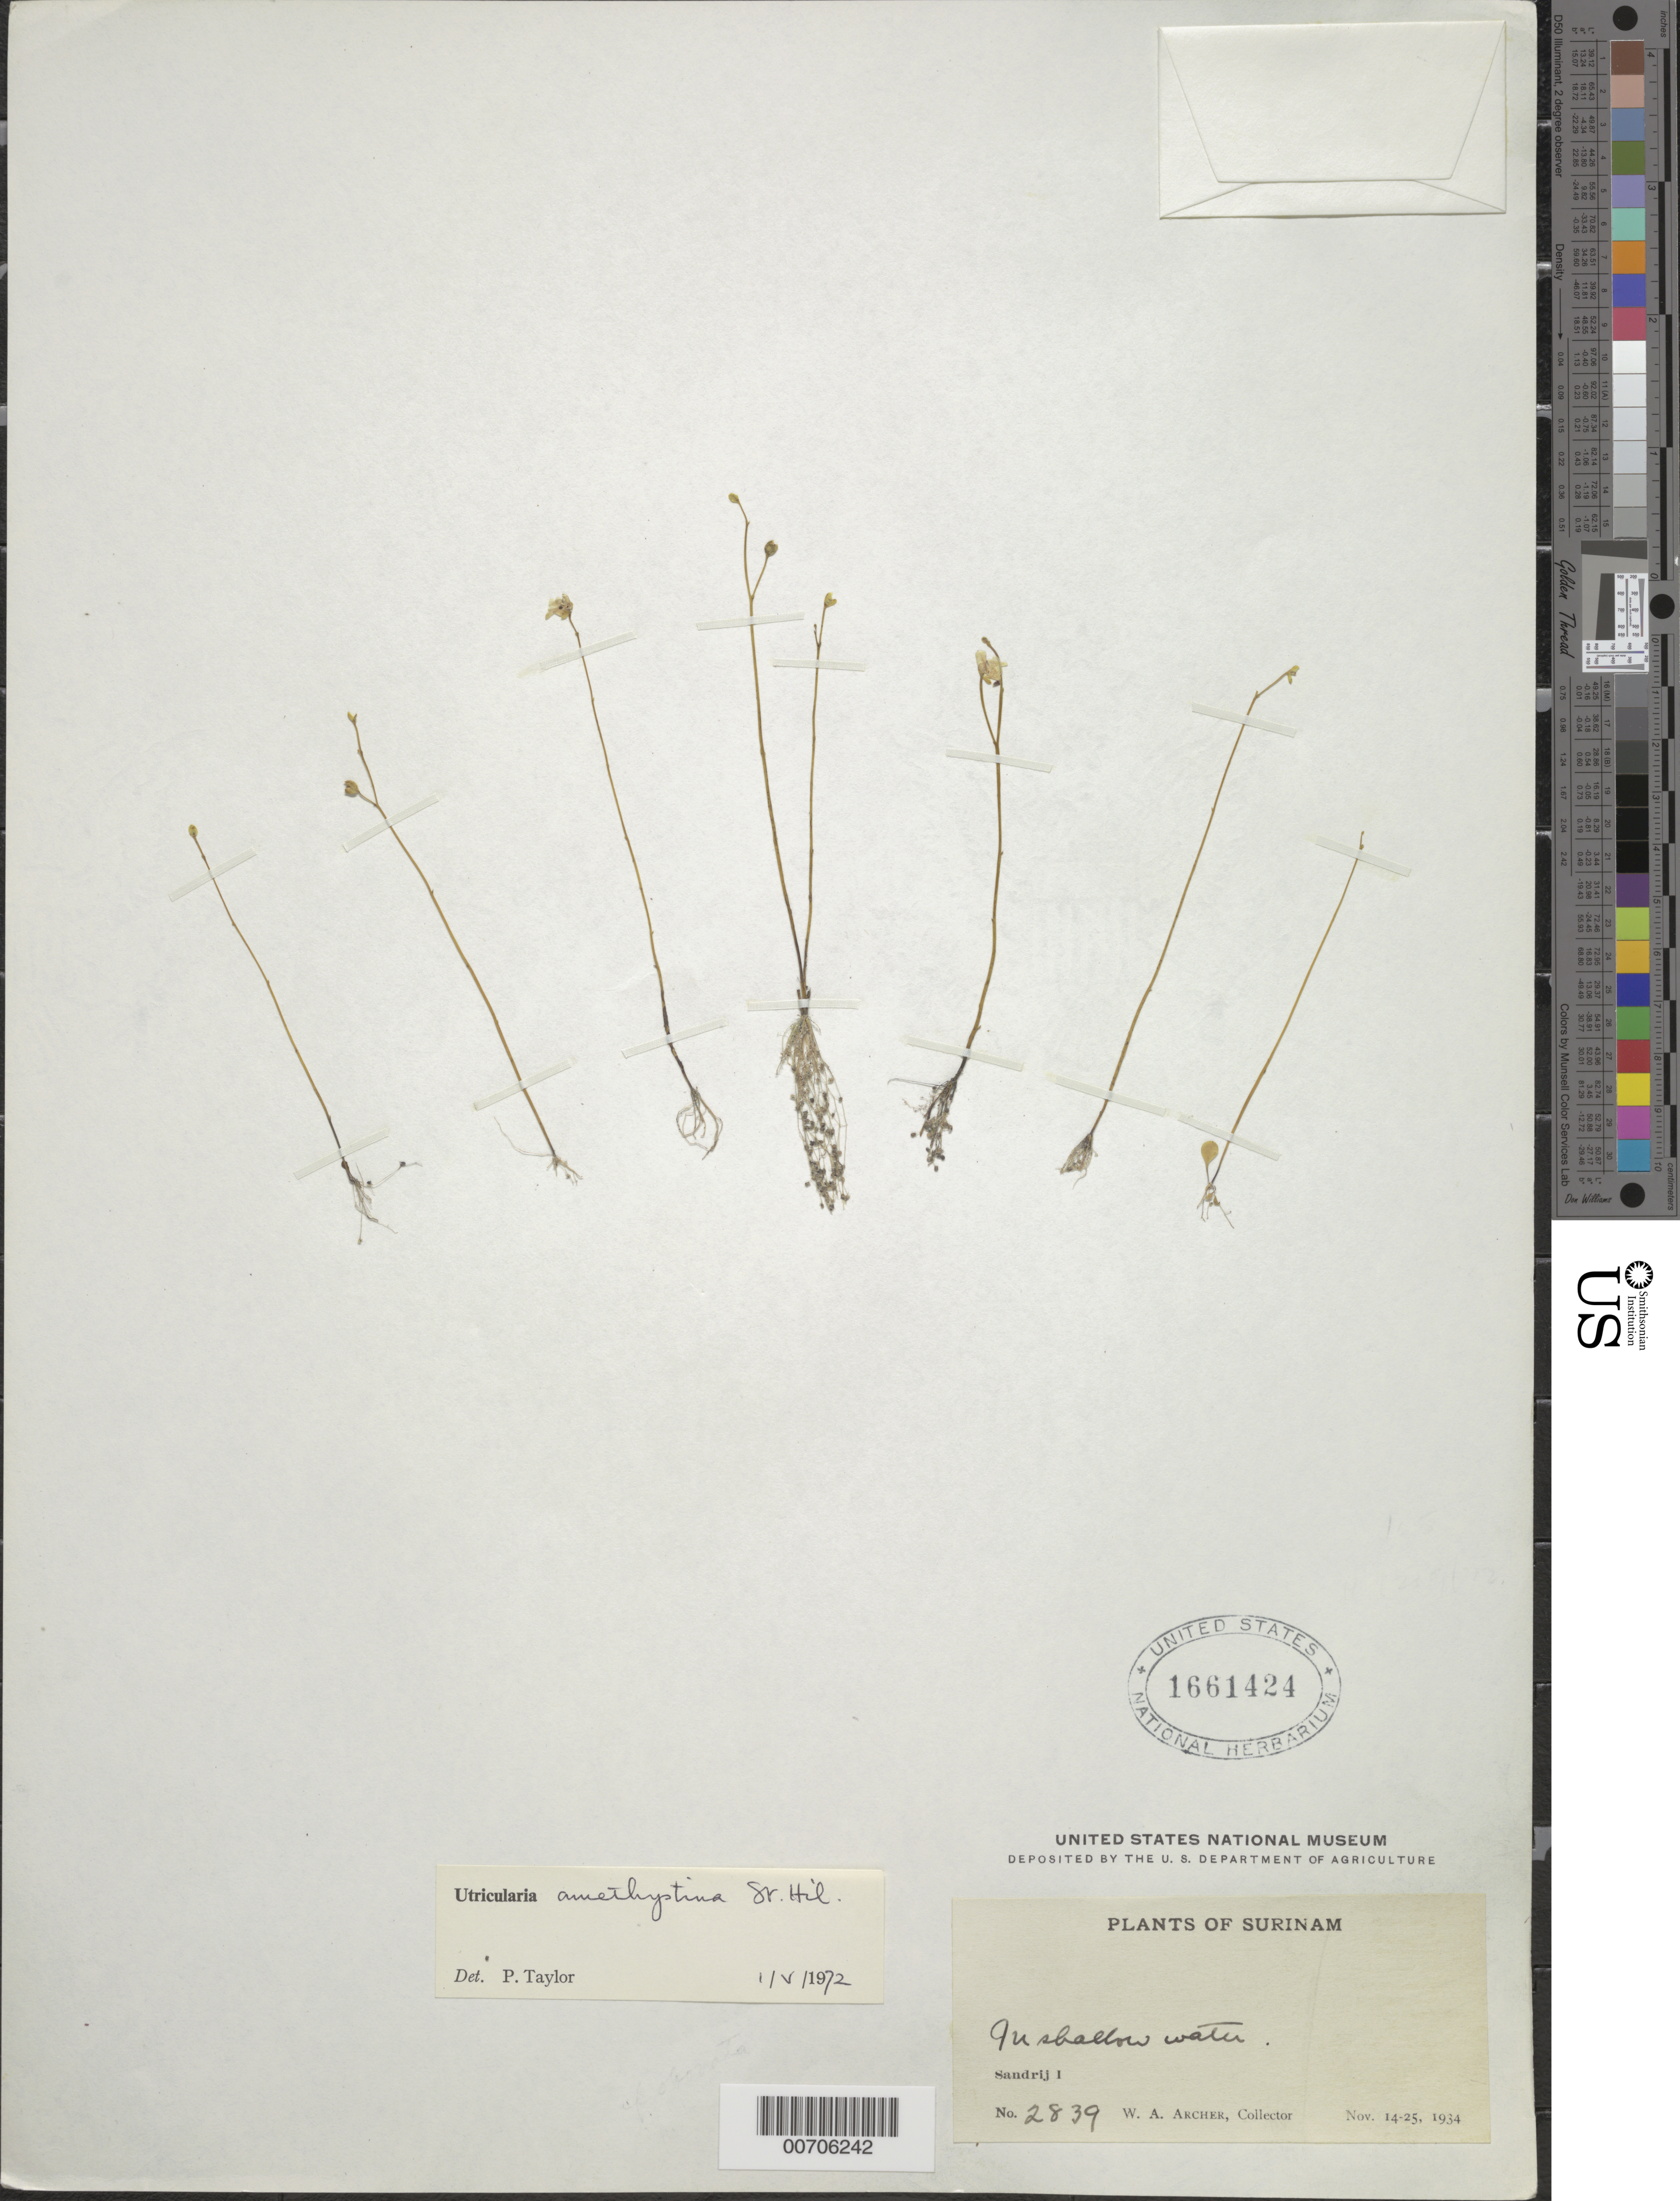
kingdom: Plantae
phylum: Tracheophyta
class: Magnoliopsida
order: Lamiales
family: Lentibulariaceae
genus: Utricularia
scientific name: Utricularia amethystina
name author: Salzm. ex A. St.-Hil. & Girard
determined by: Taylor, P.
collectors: W. A. Archer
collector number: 2839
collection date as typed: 14-Nov-34 to 25-Nov-34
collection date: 1934-11-14/1934-11-25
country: Suriname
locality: Zanderij I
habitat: Shallow water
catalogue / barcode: US 1661424